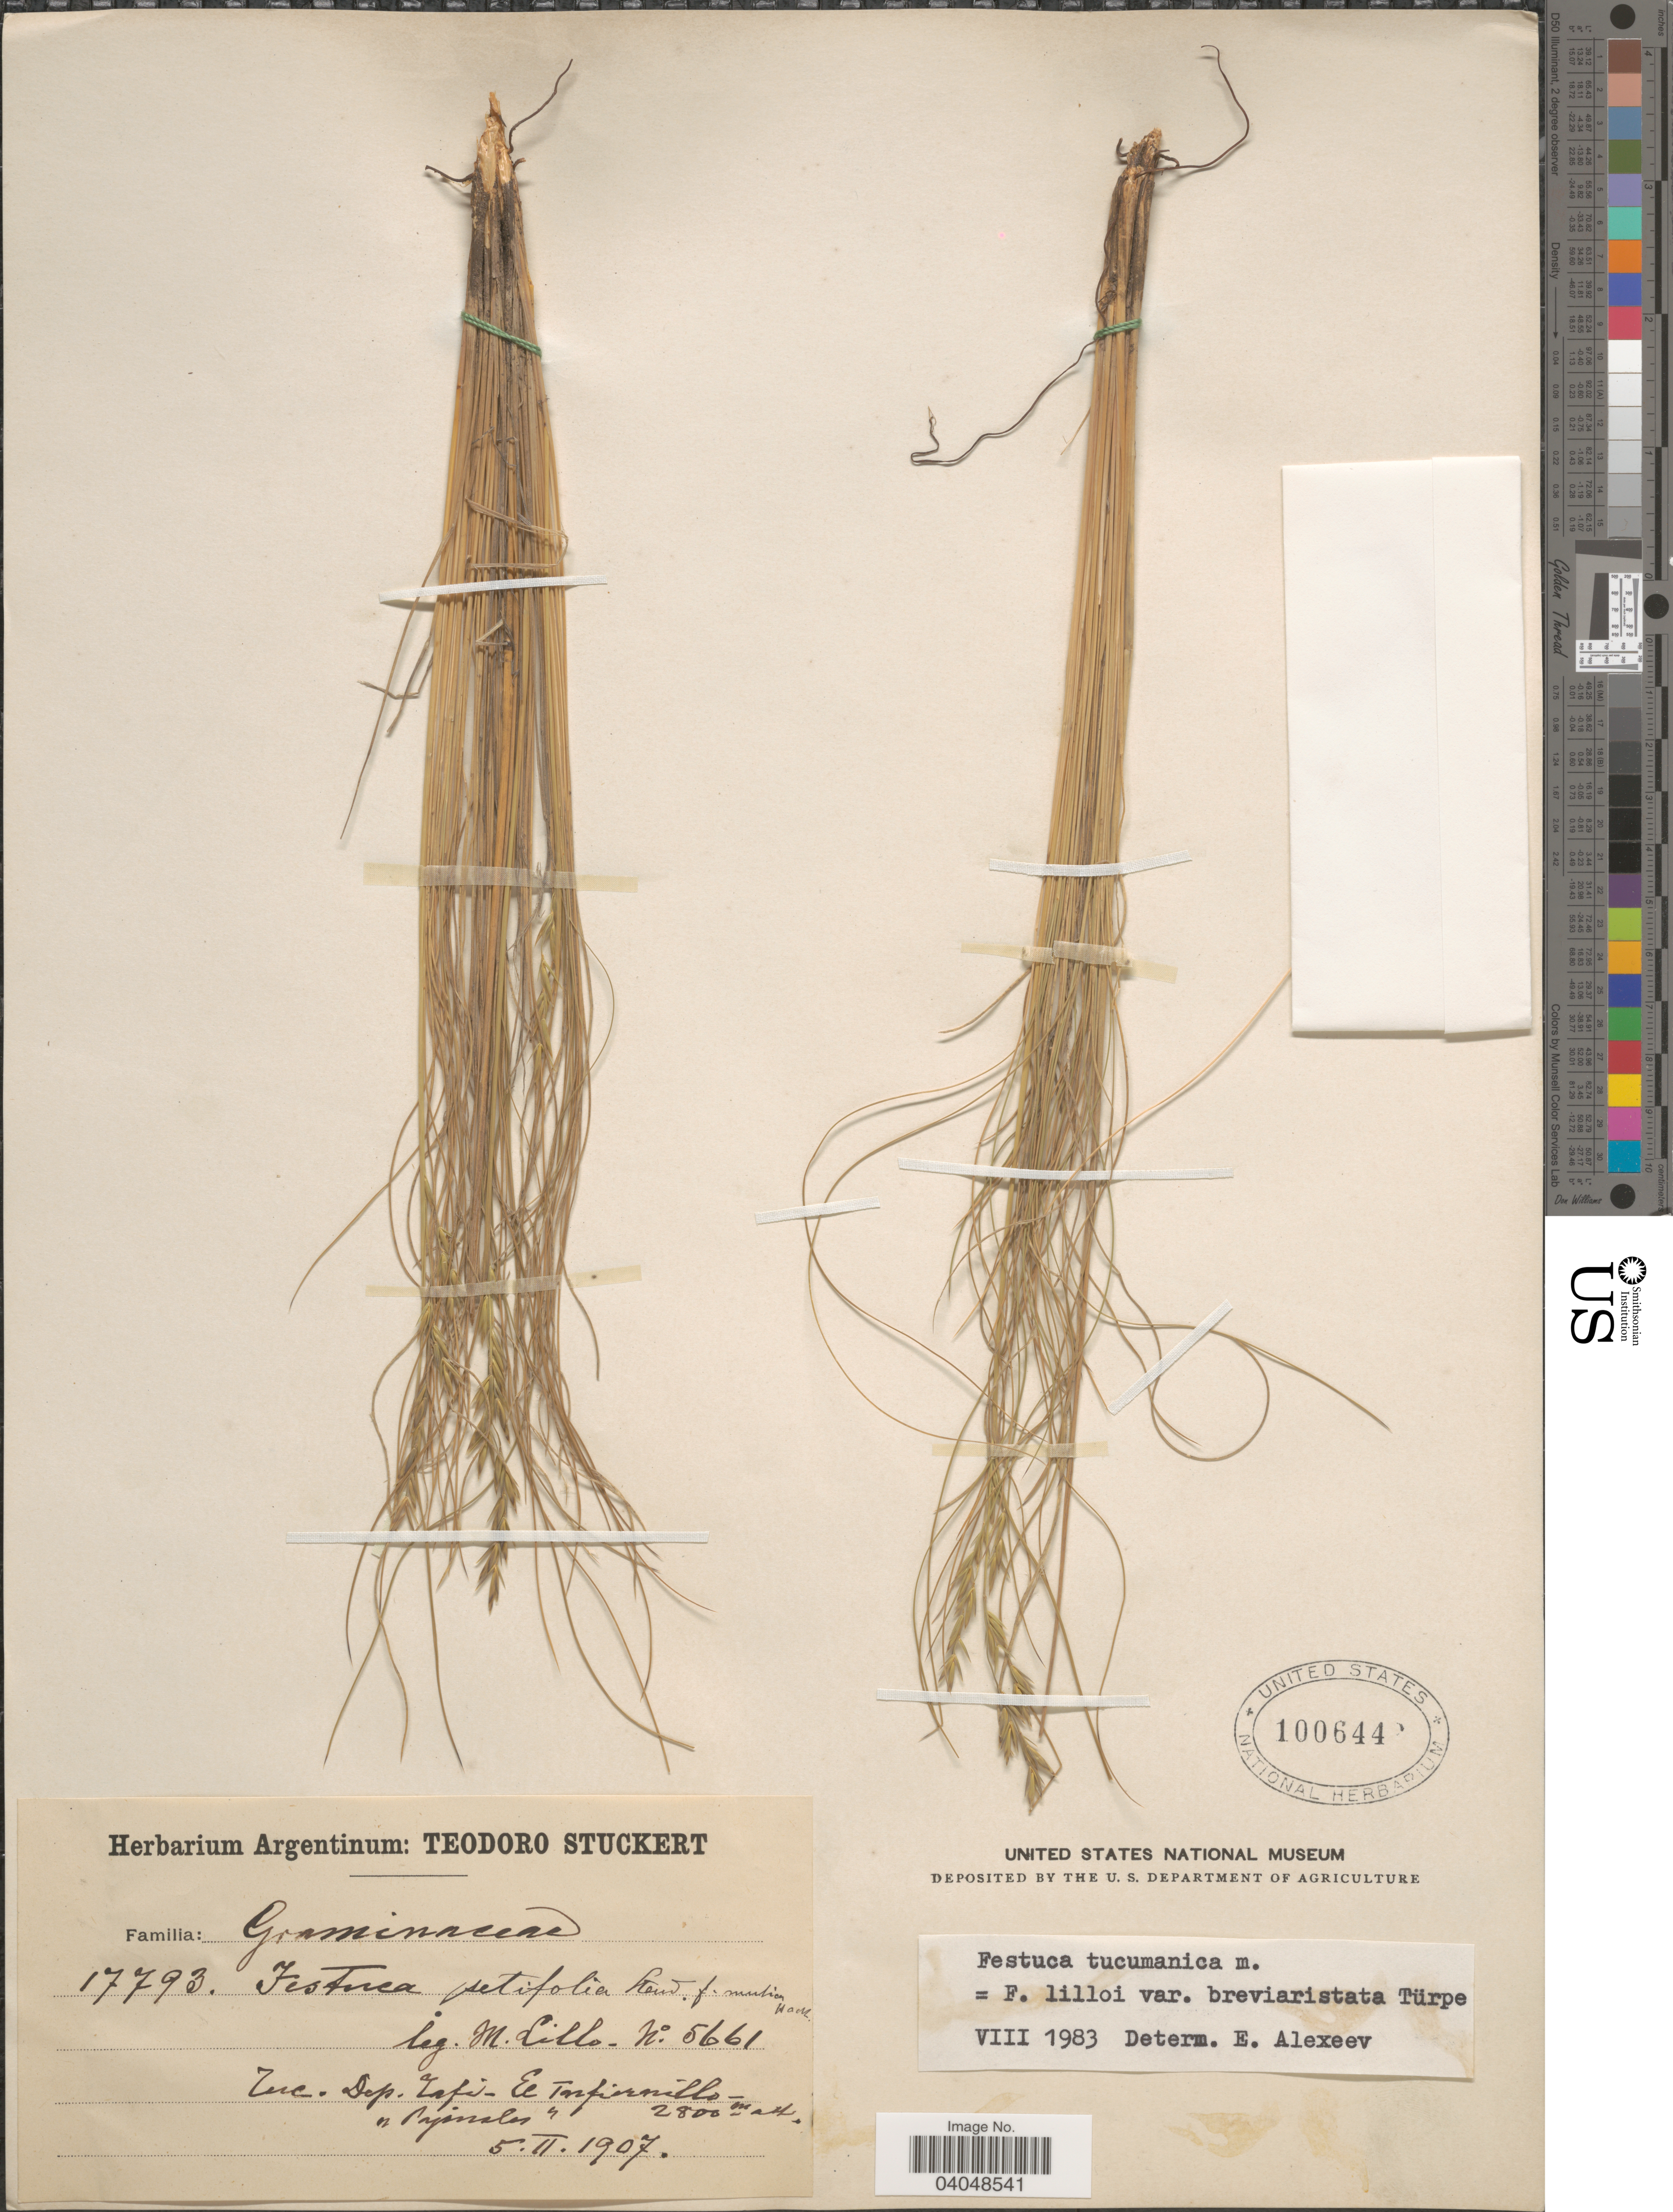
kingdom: Plantae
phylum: Tracheophyta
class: Liliopsida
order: Poales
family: Poaceae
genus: Festuca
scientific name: Festuca tucumanica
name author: E.B. Alexeev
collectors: M. Lillo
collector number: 5661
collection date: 1907-02-05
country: Argentina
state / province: Tucuman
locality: Tuc. Dep. Tafi. El Infiernillo - "Pajonales".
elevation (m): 2800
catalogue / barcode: US 100644